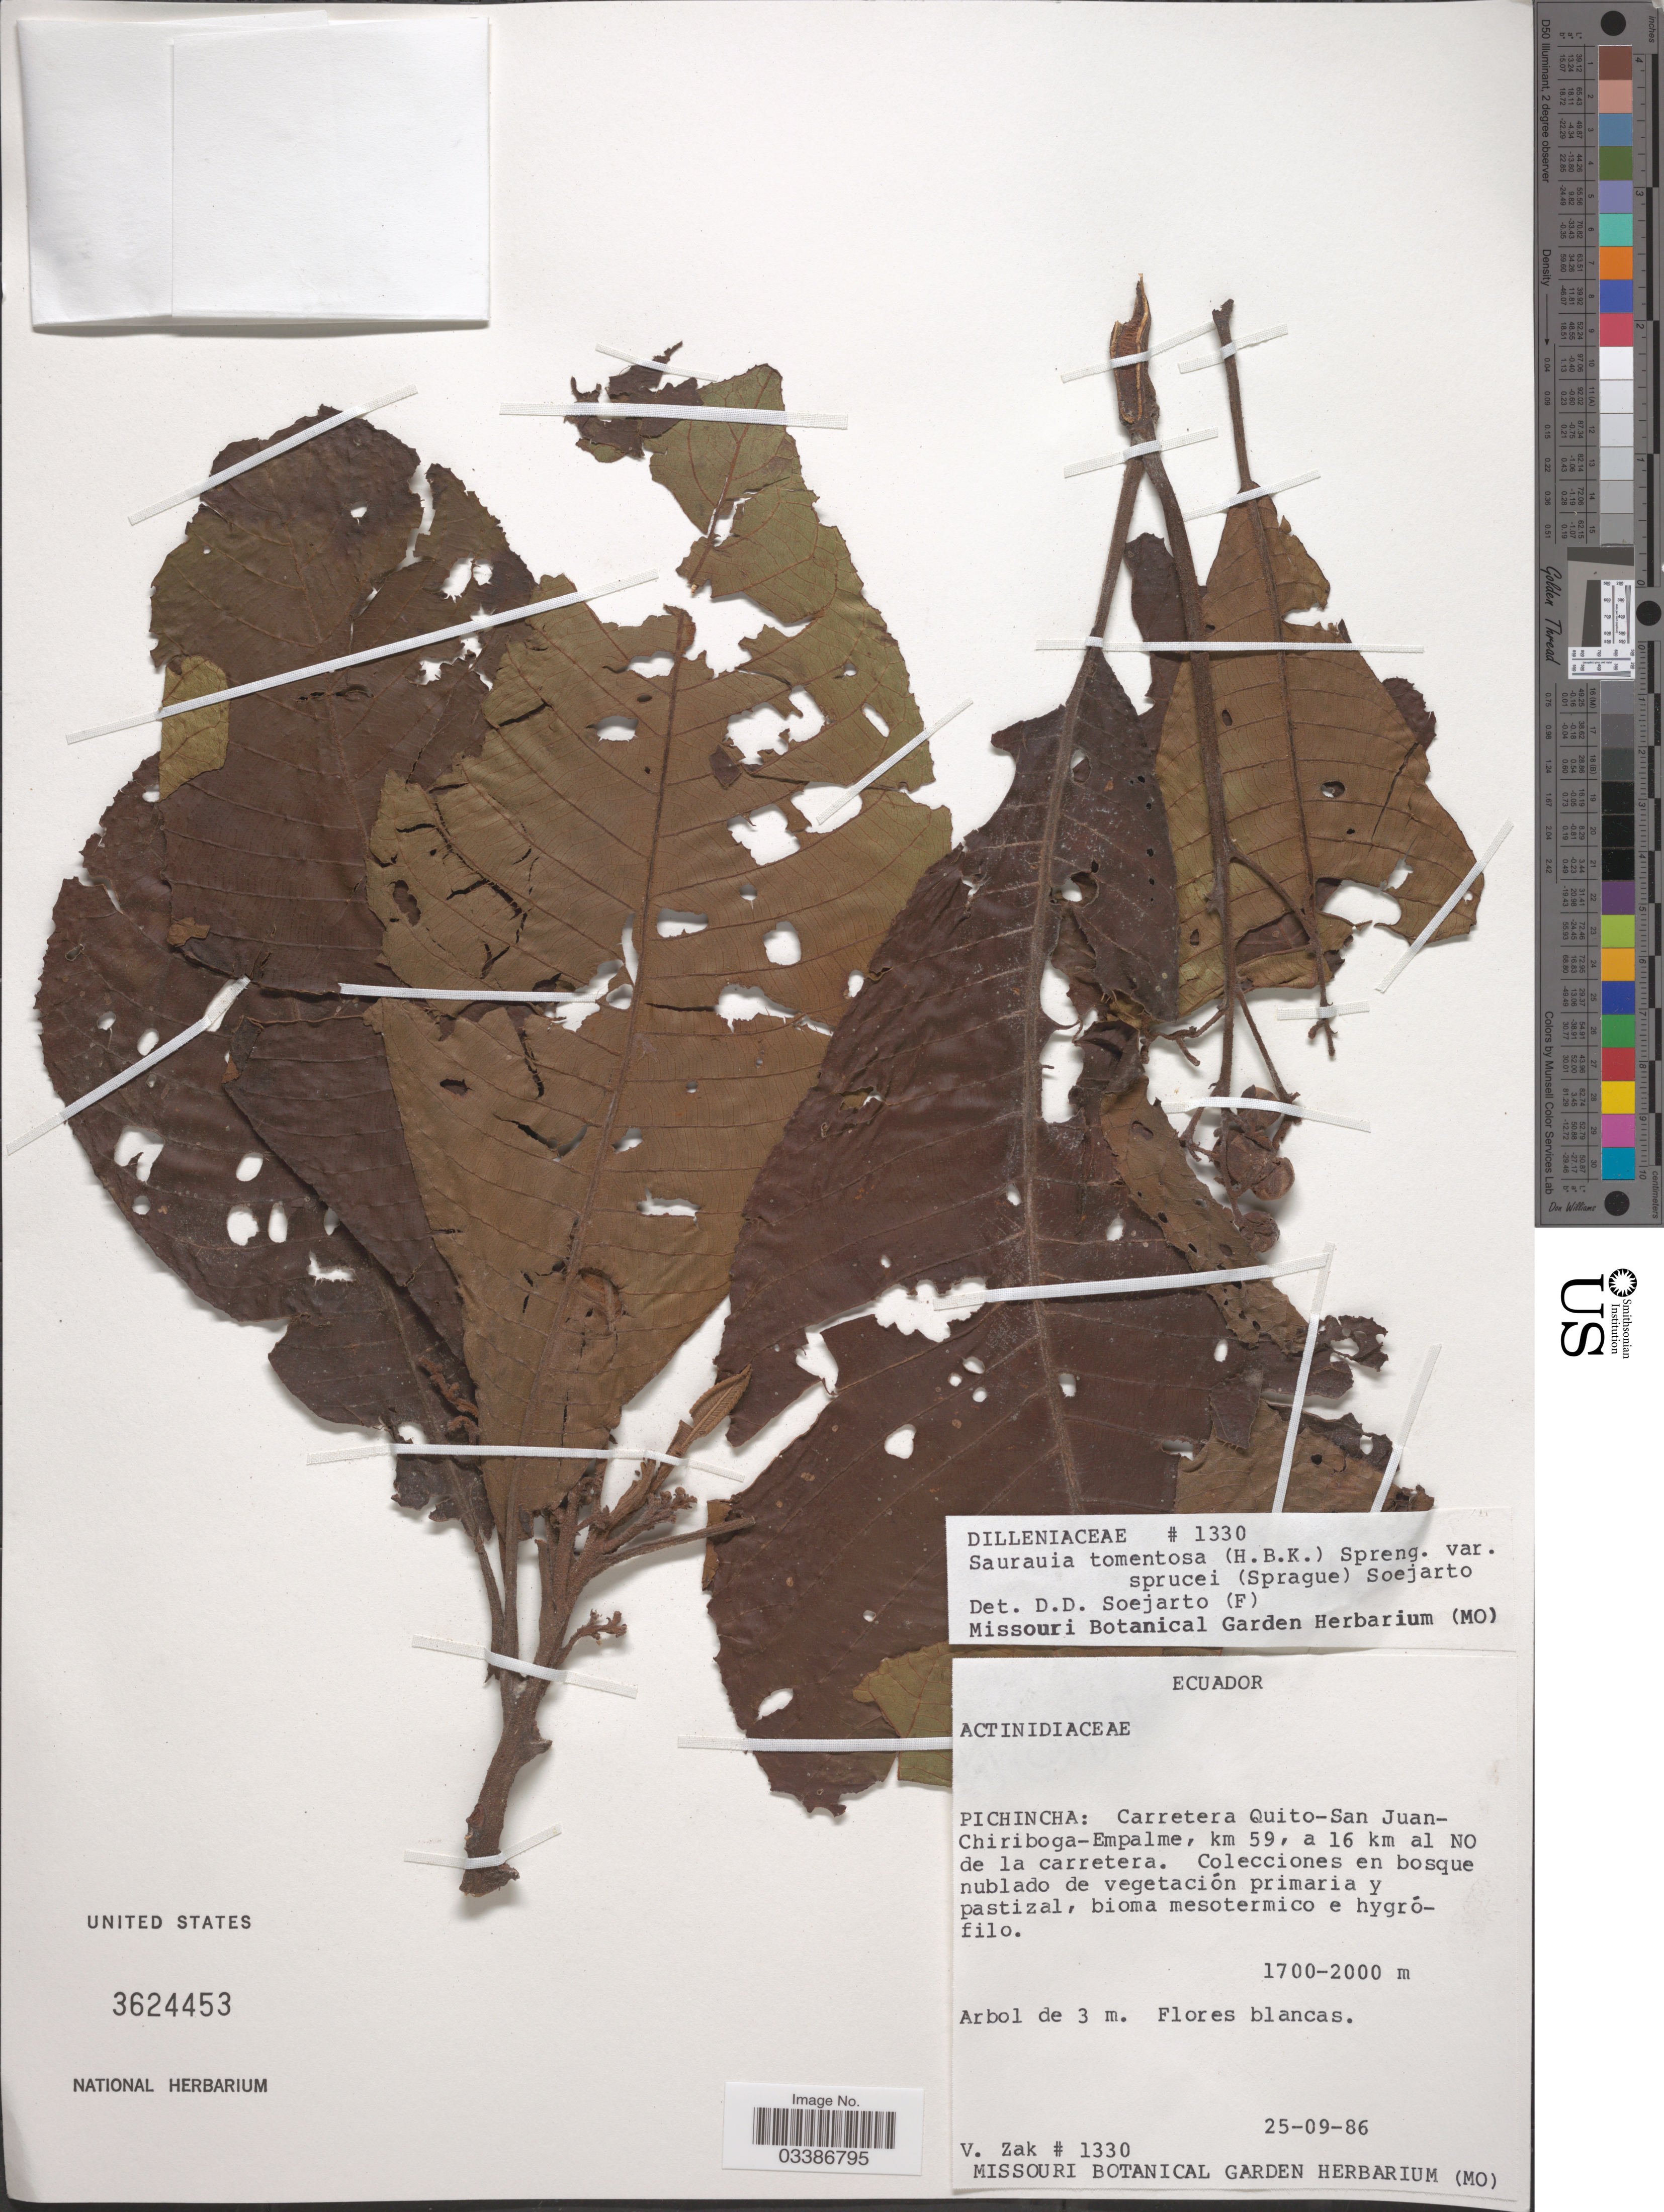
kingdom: Plantae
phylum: Tracheophyta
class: Magnoliopsida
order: Ericales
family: Actinidiaceae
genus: Saurauia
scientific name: Saurauia tomentosa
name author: (Kunth) Spreng.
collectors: V. Zak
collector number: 1330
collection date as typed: Transcribed d/m/y: 25/9/86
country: Ecuador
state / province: Pichincha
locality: Carretera Quito-San Juan-Chiriboga-Empalme, km 59, a 16 km al NO de la carretera.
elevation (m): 1700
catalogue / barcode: US 3624453